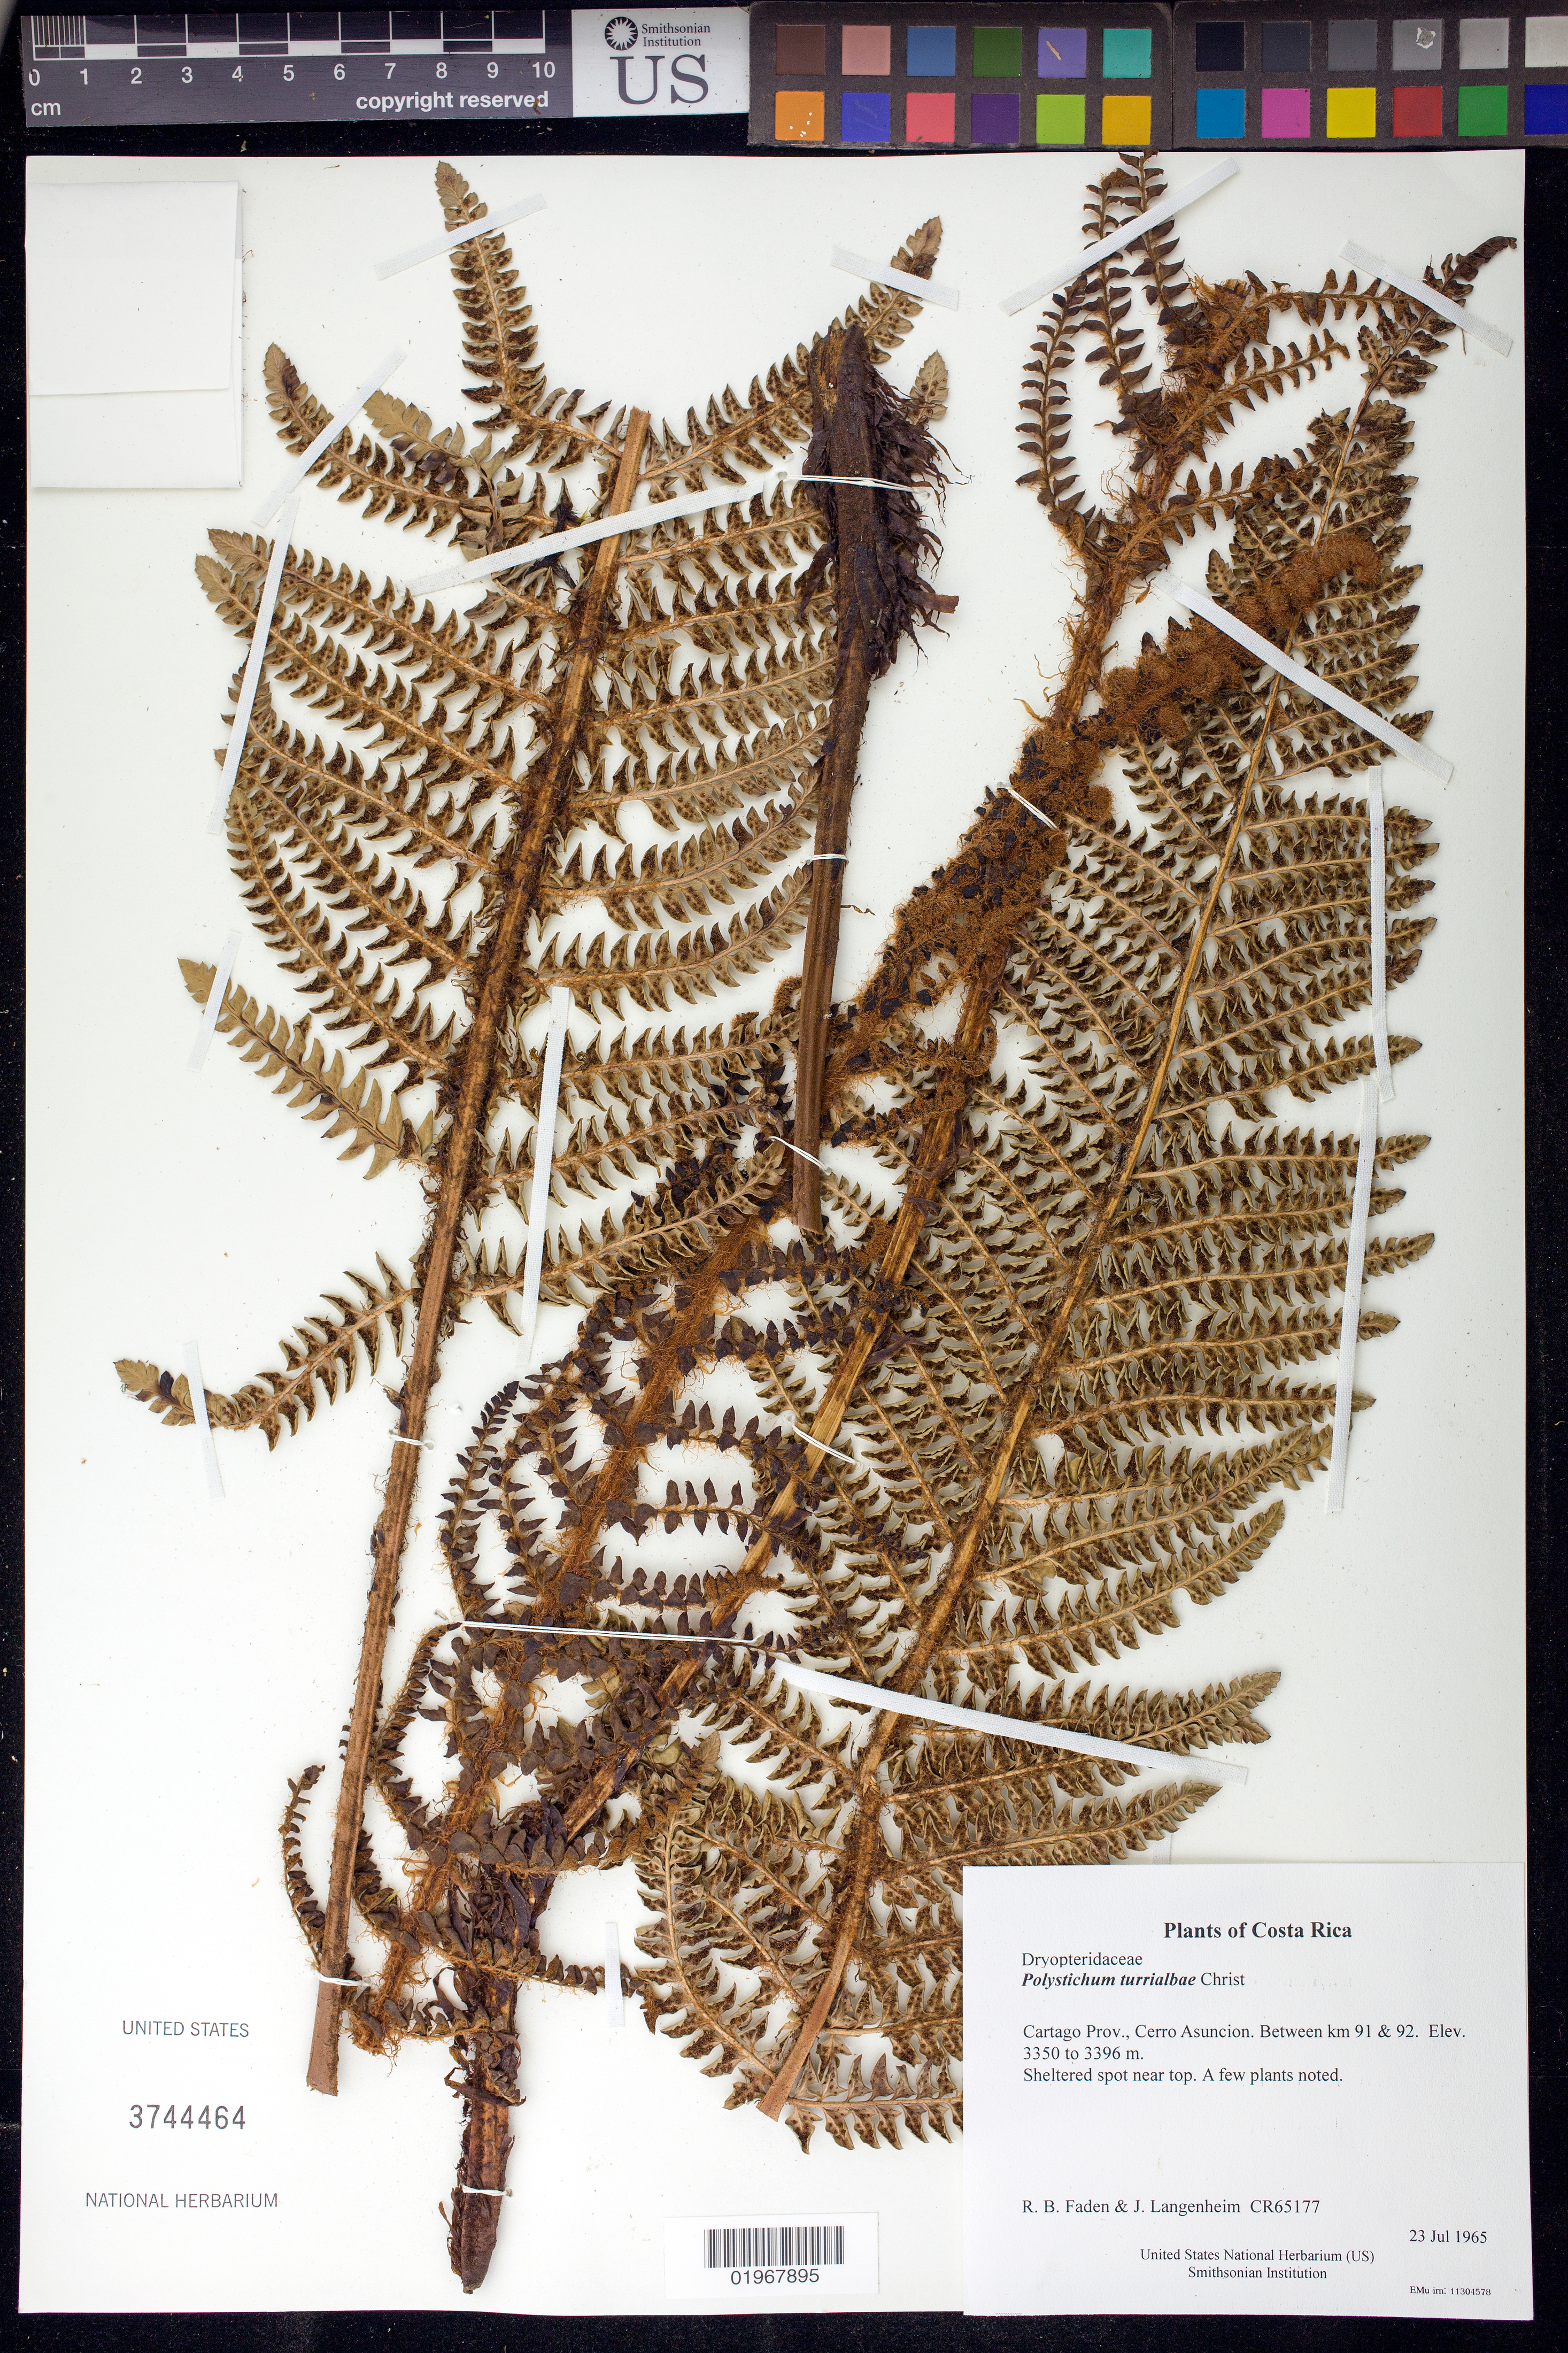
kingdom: Plantae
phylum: Tracheophyta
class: Polypodiopsida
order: Polypodiales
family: Dryopteridaceae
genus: Polystichum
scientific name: Polystichum turrialbae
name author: Christ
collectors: R. B. Faden & J. Langenheim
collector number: CR65177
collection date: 1965-07-23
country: Costa Rica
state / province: Cartago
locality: Cerro Asuncion. Between km 91 & 92.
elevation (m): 3350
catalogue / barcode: US 3744464